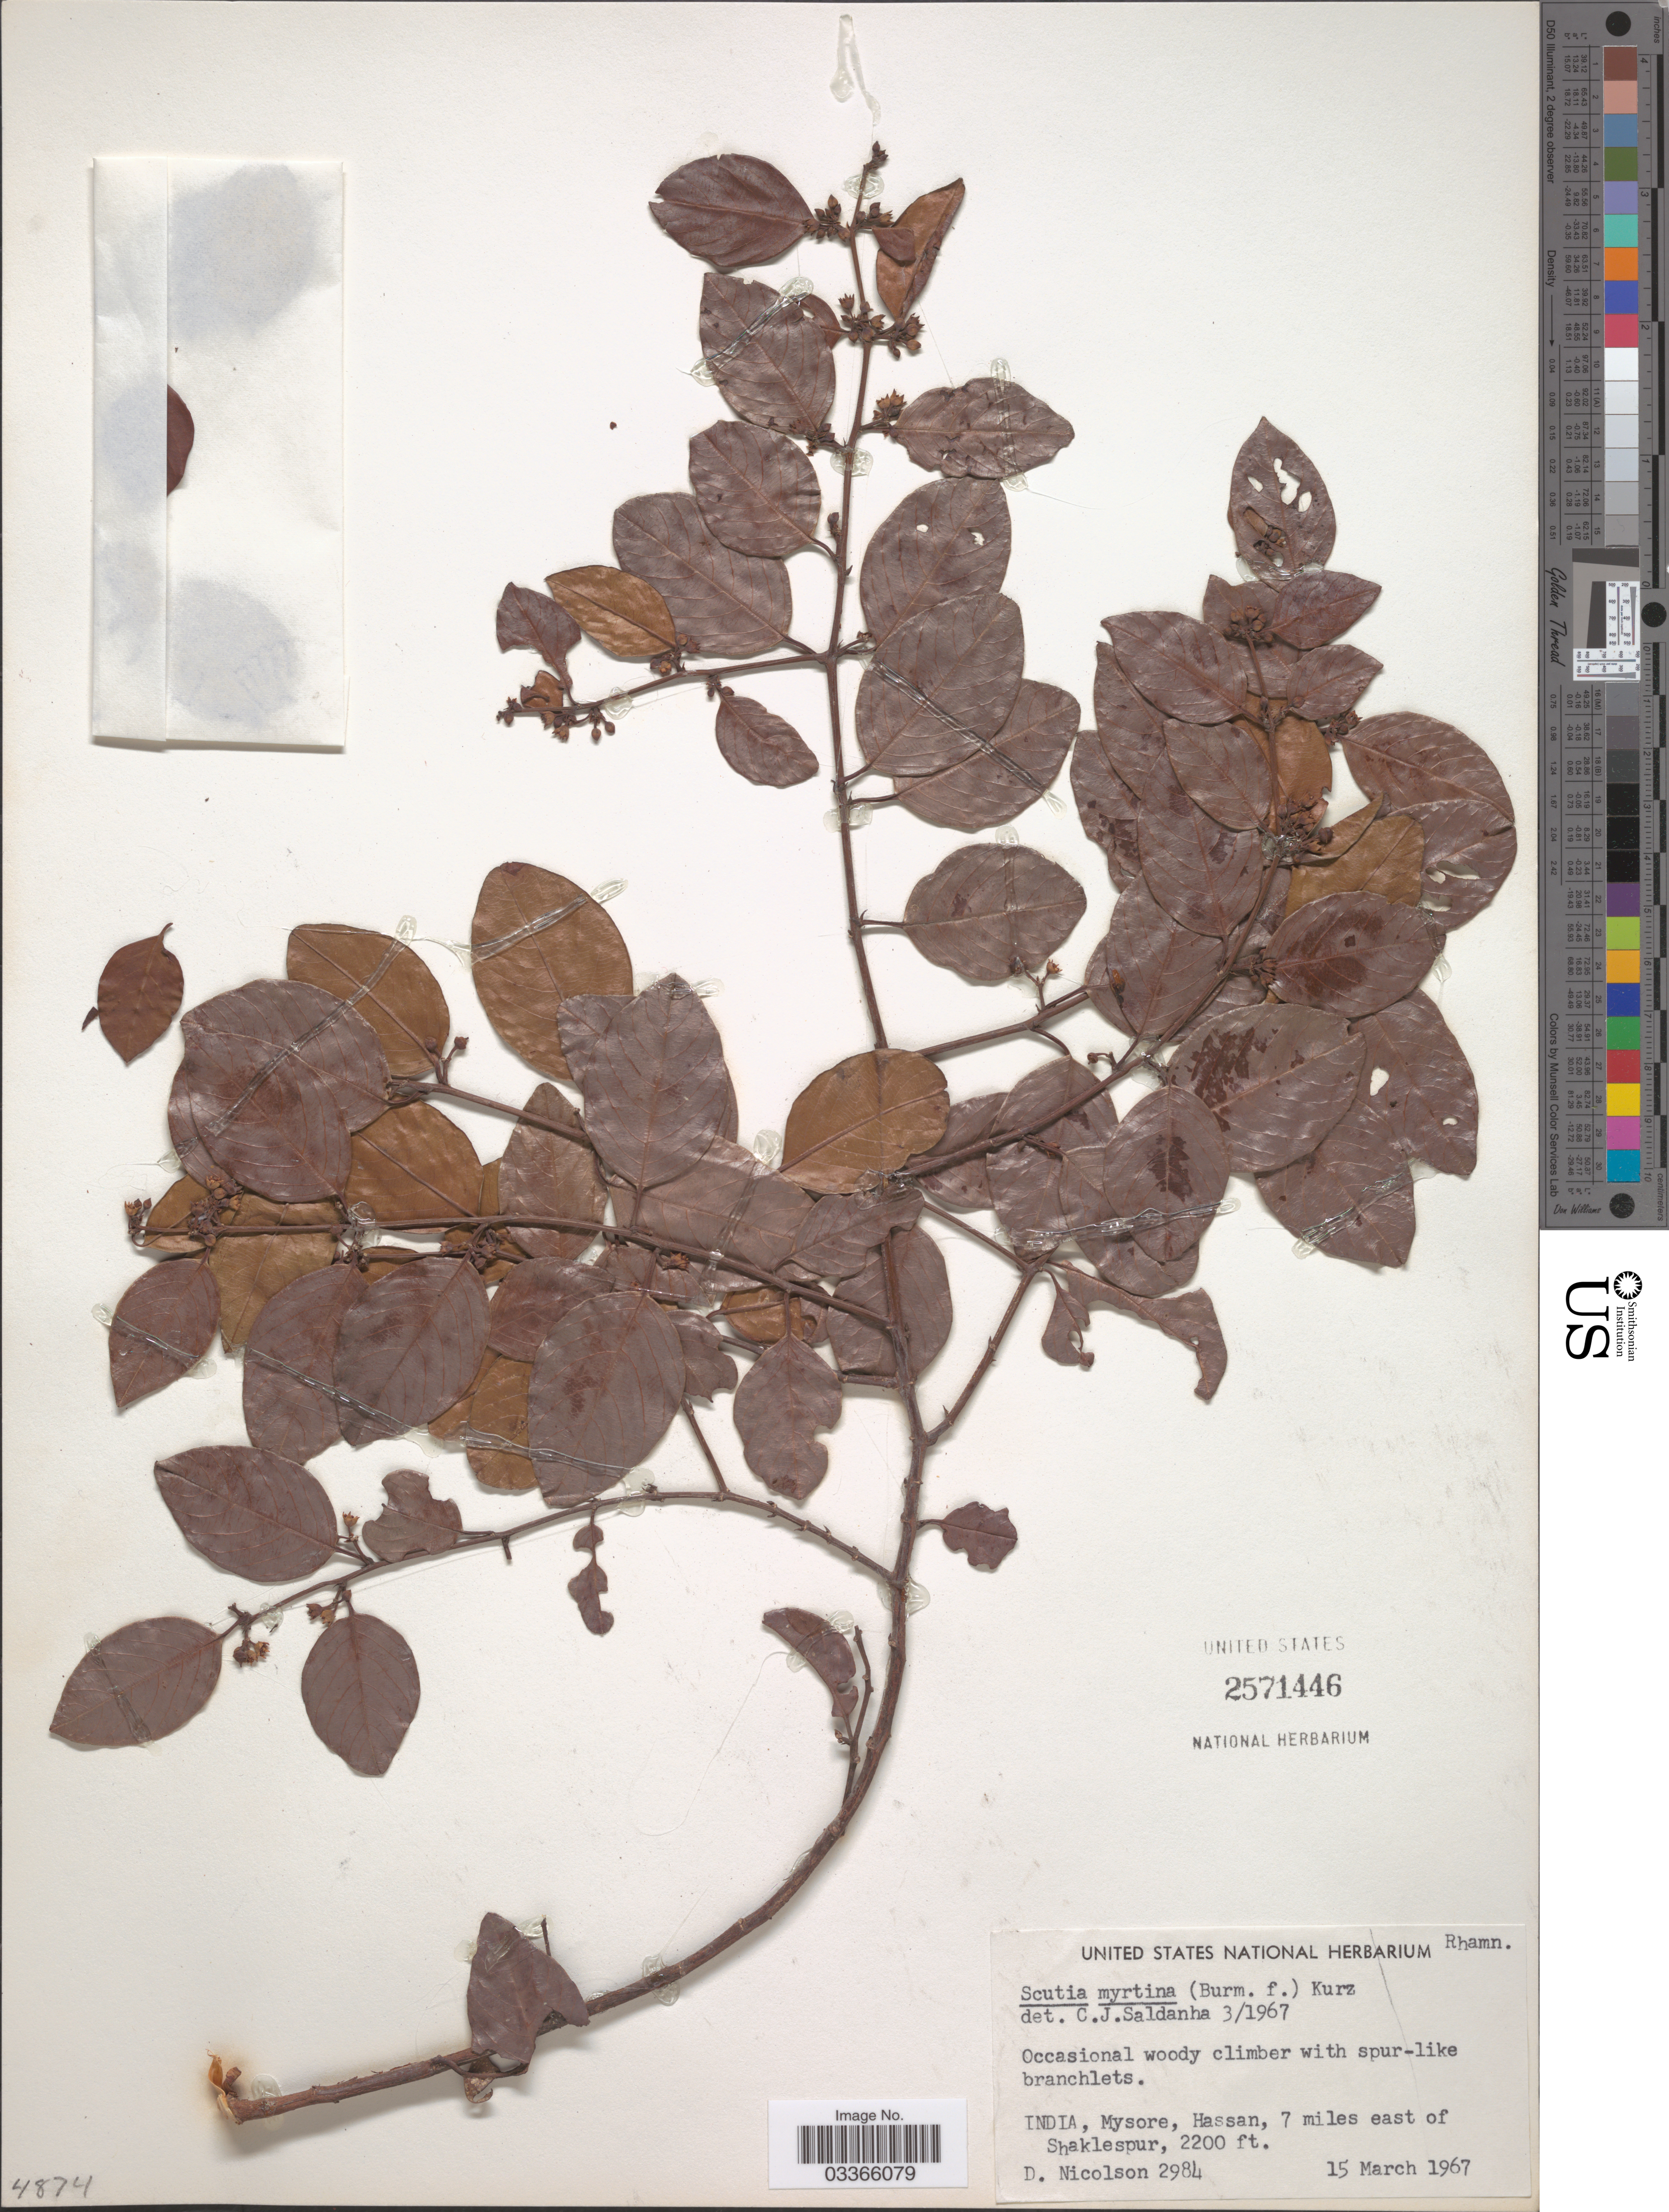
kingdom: Plantae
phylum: Tracheophyta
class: Magnoliopsida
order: Rosales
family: Rhamnaceae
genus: Scutia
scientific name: Scutia myrtina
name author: (Burm. f.) Kurz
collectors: D. H. Nicolson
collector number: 2984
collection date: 1967-03-15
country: India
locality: Mysore, Hassan, 7 miles east of Shaklespur.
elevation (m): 671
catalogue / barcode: US 2571446